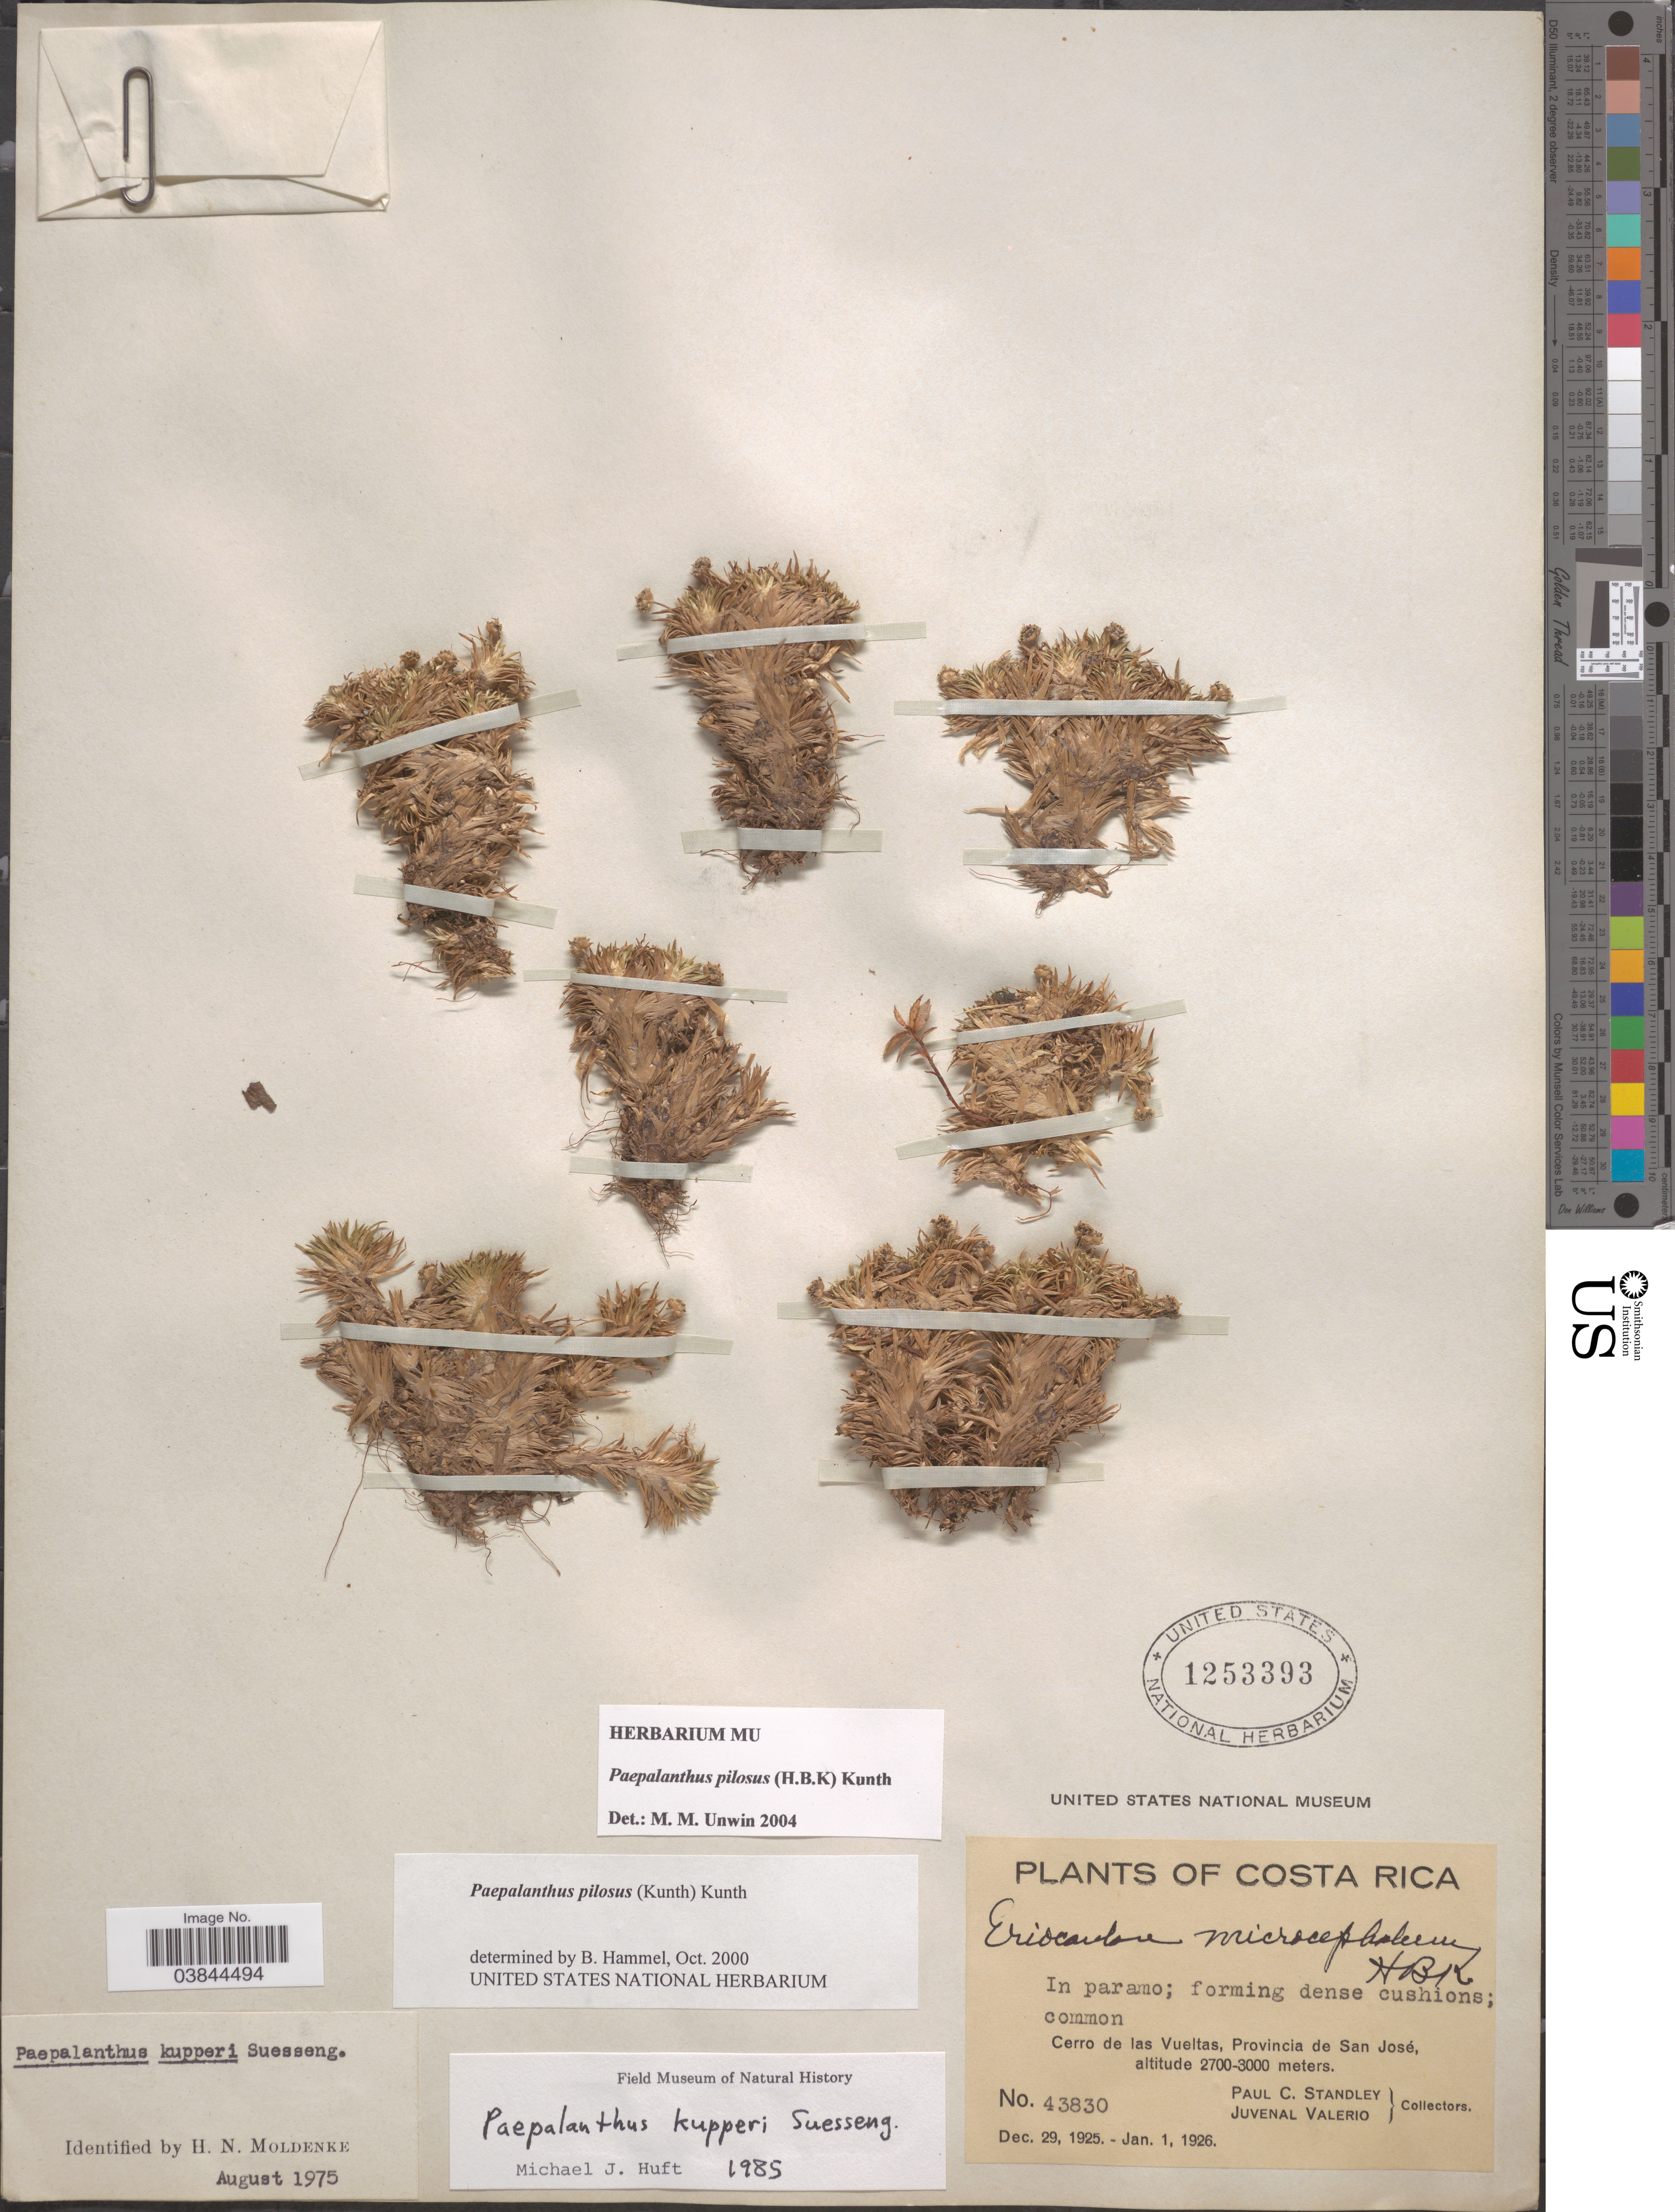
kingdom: Plantae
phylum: Tracheophyta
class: Liliopsida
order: Poales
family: Eriocaulaceae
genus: Paepalanthus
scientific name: Paepalanthus pilosus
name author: (Kunth) Kunth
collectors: P. C. Standley & J. Valerio R.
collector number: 43830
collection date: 1925-12-29/1926-01-01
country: Costa Rica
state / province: San José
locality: Cerro de las Vueltas.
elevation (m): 2700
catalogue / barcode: US 1253393